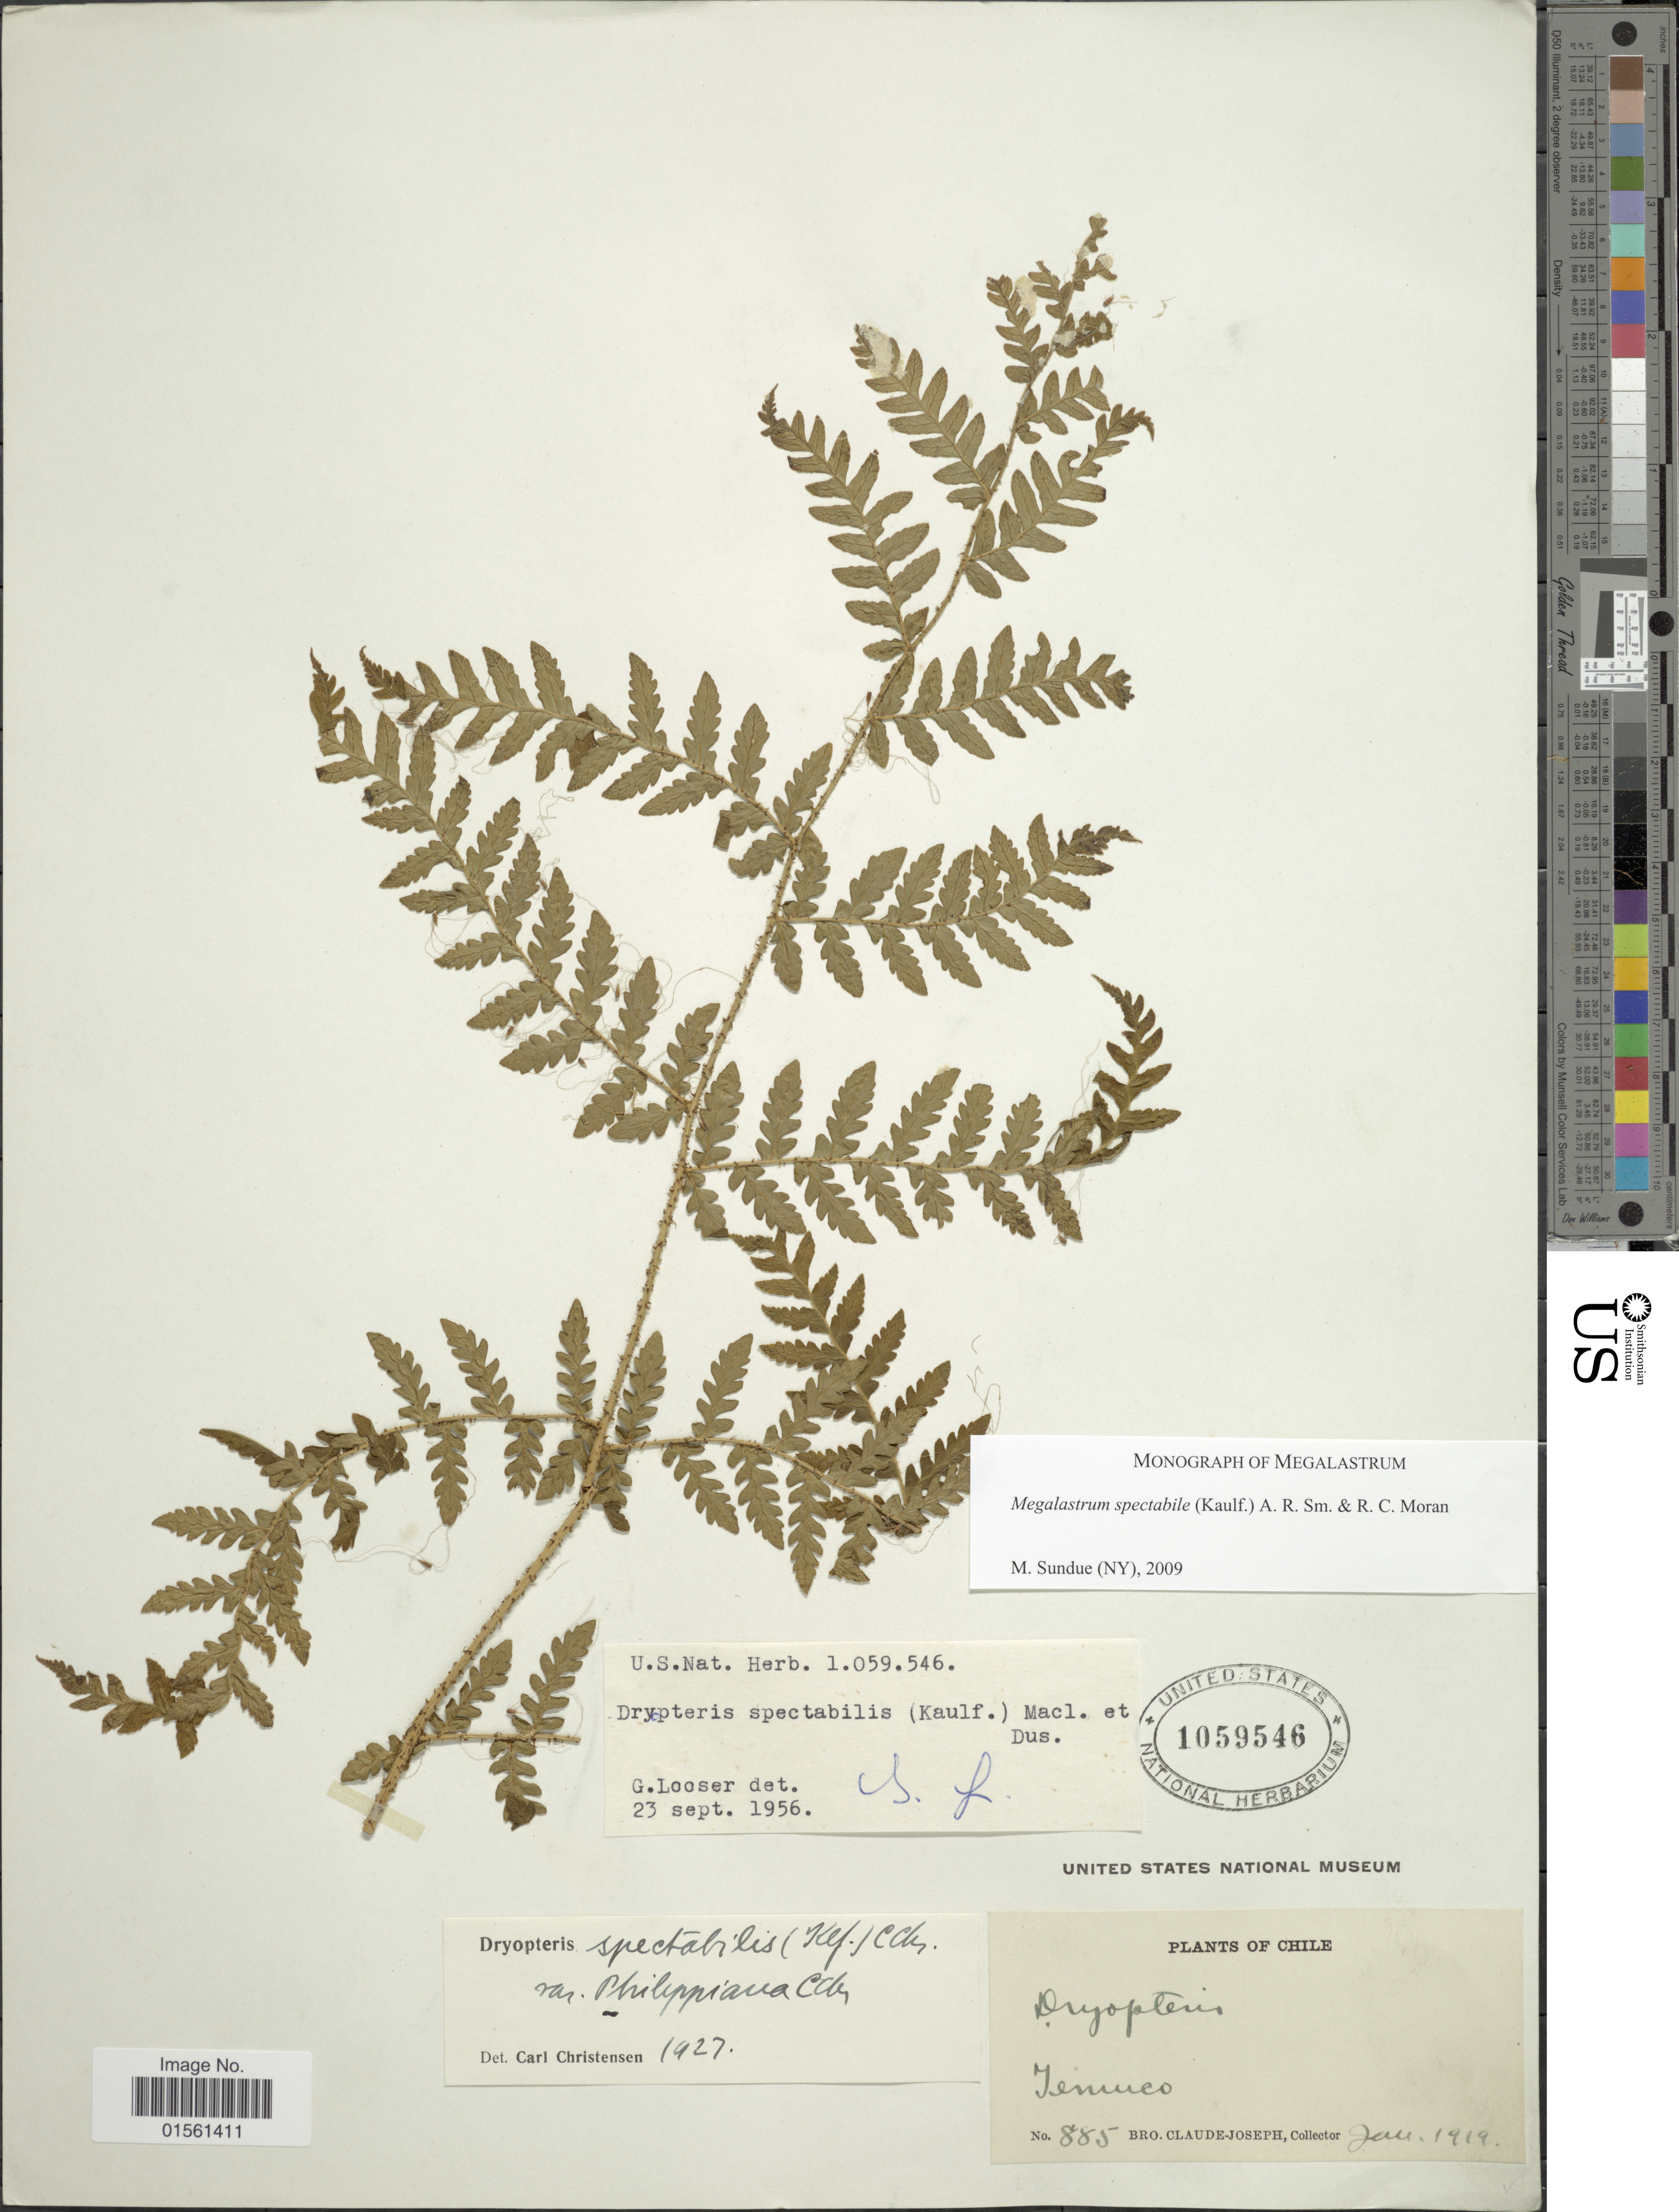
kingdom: Plantae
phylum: Tracheophyta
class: Polypodiopsida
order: Polypodiales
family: Dryopteridaceae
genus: Megalastrum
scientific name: Megalastrum spectabile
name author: (Kaulf.) A.R. Sm. & R.C. Moran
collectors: Bro. Claude-Joseph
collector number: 885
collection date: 1919-01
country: Chile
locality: Temuco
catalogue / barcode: US 1059546